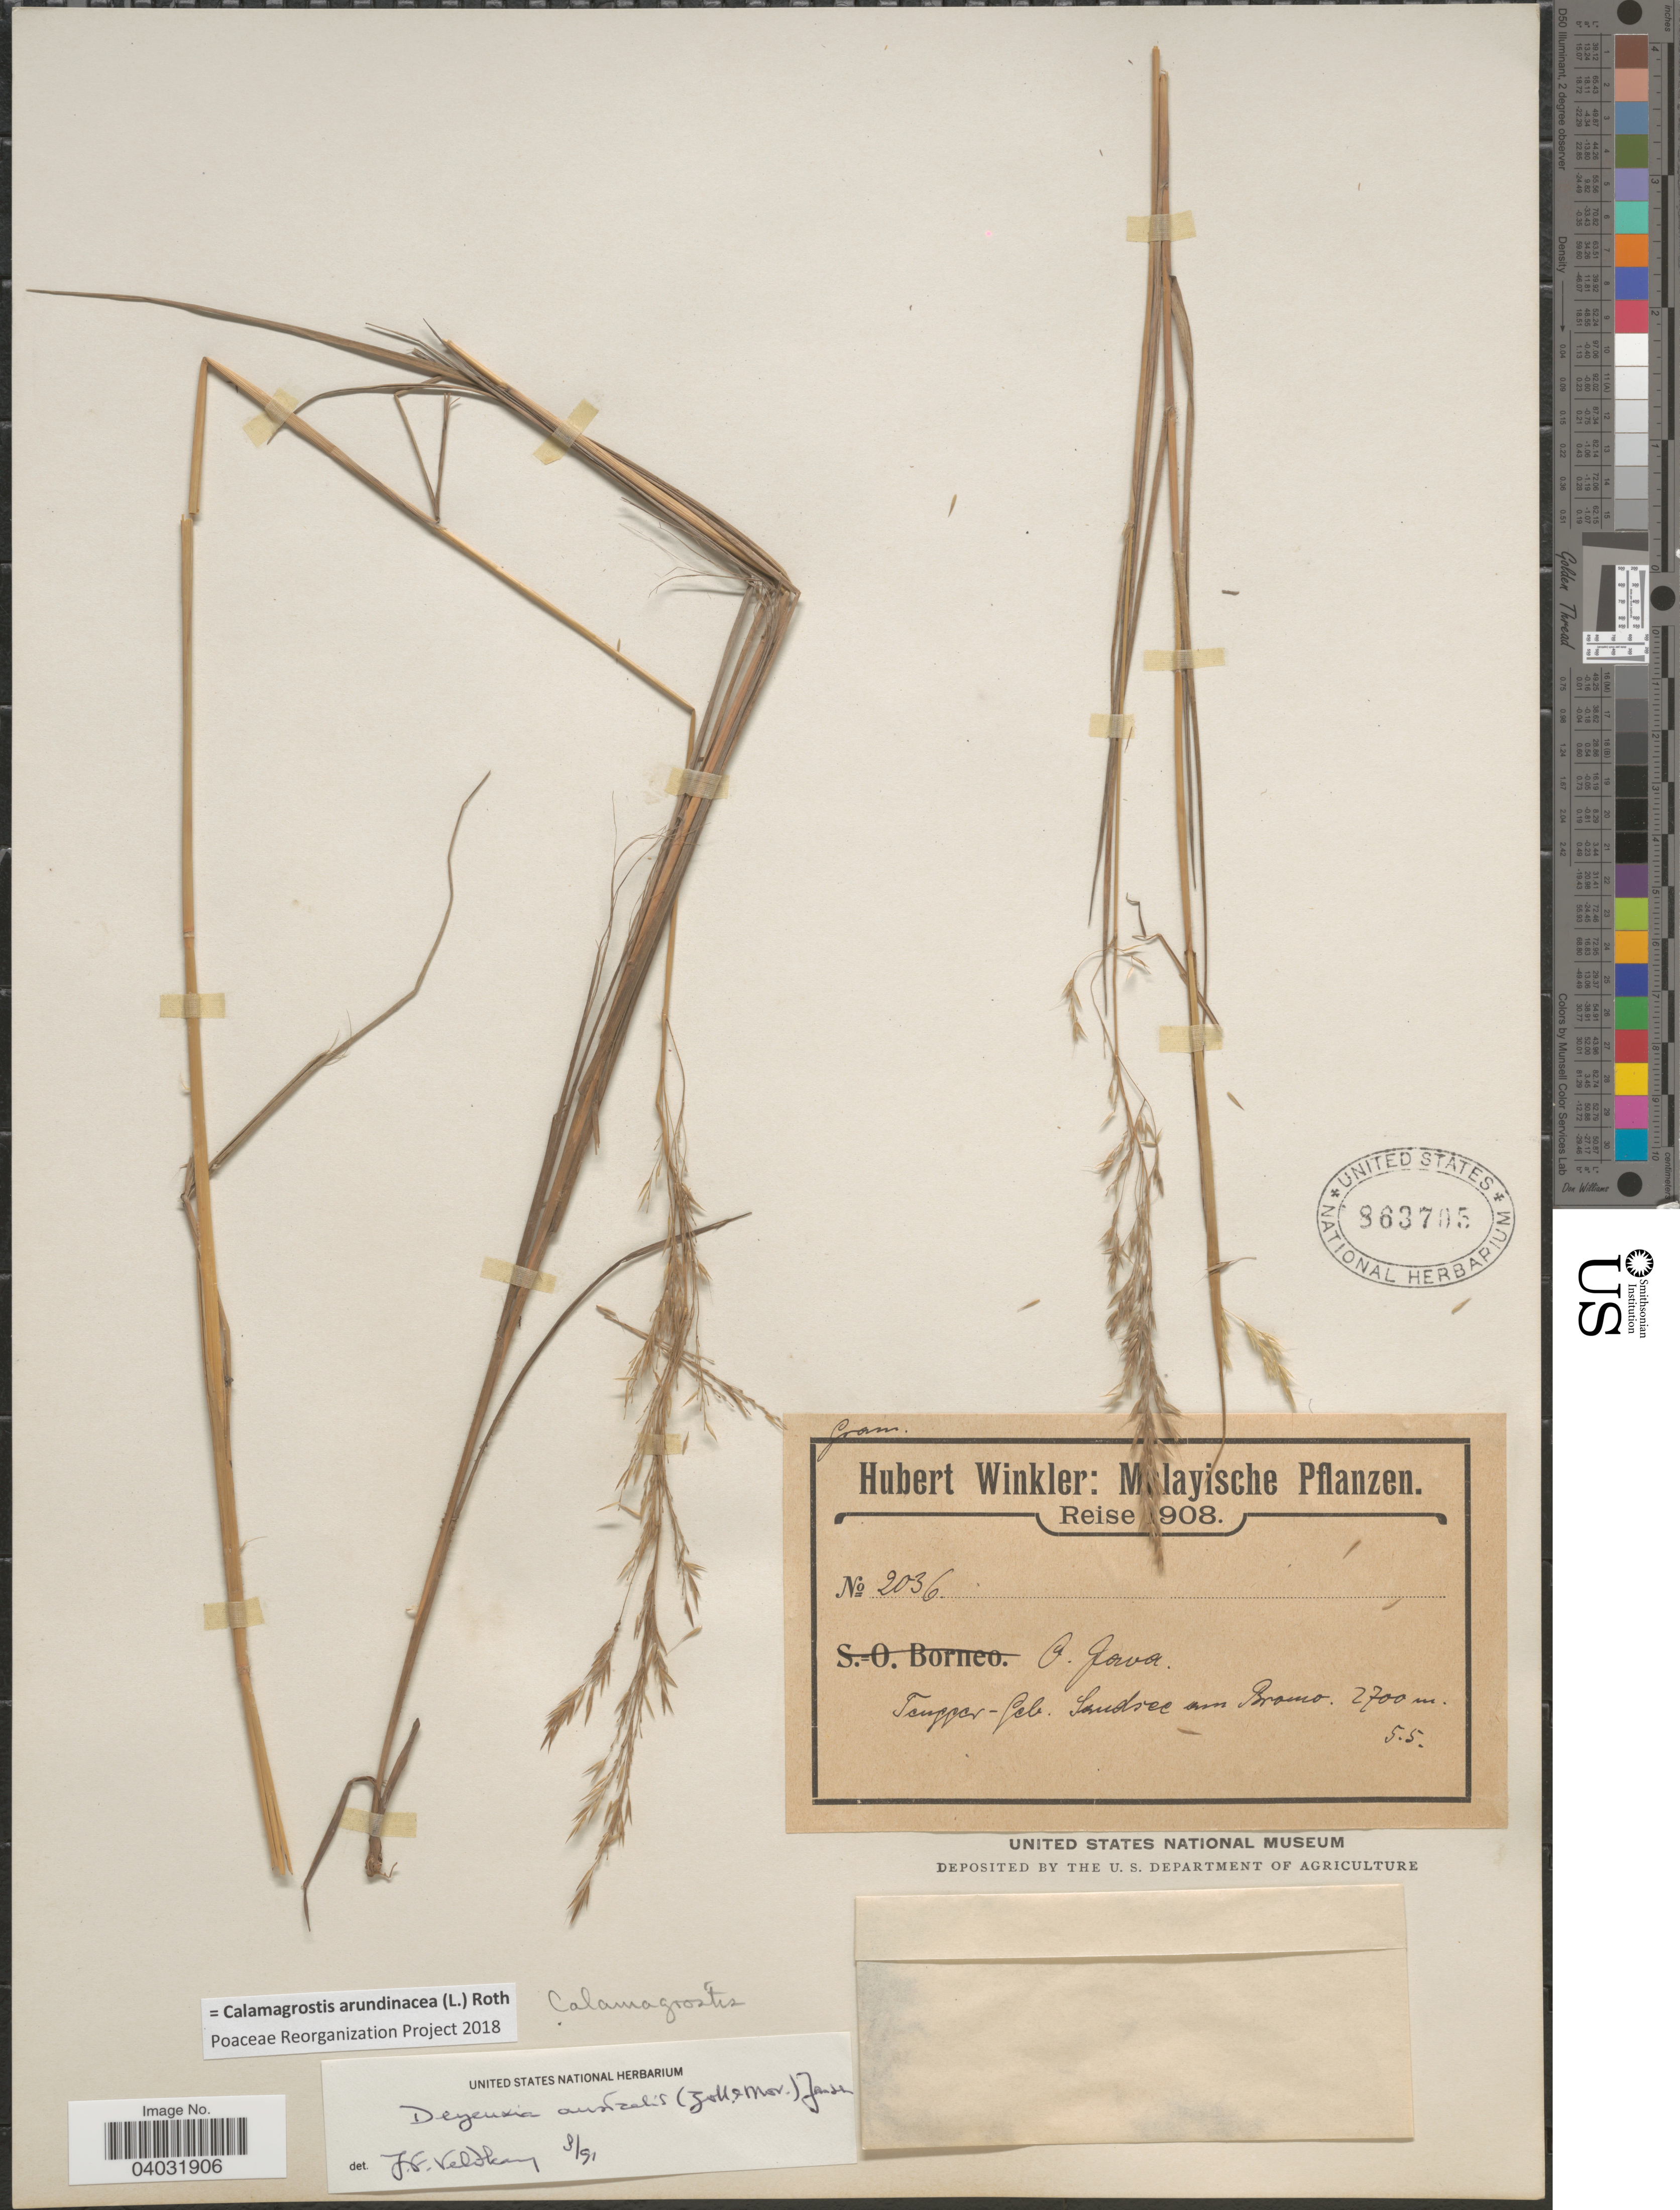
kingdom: Plantae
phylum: Tracheophyta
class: Liliopsida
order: Poales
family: Poaceae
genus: Calamagrostis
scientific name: Calamagrostis arundinacea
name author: (L.) Roth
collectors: H. J. P. Winkler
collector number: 2036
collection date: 1908-05-05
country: Indonesia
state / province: Java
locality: O. Java. Tangger-feb. Sandrec on Bramo. [interpreted]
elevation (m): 2700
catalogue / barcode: US 863705